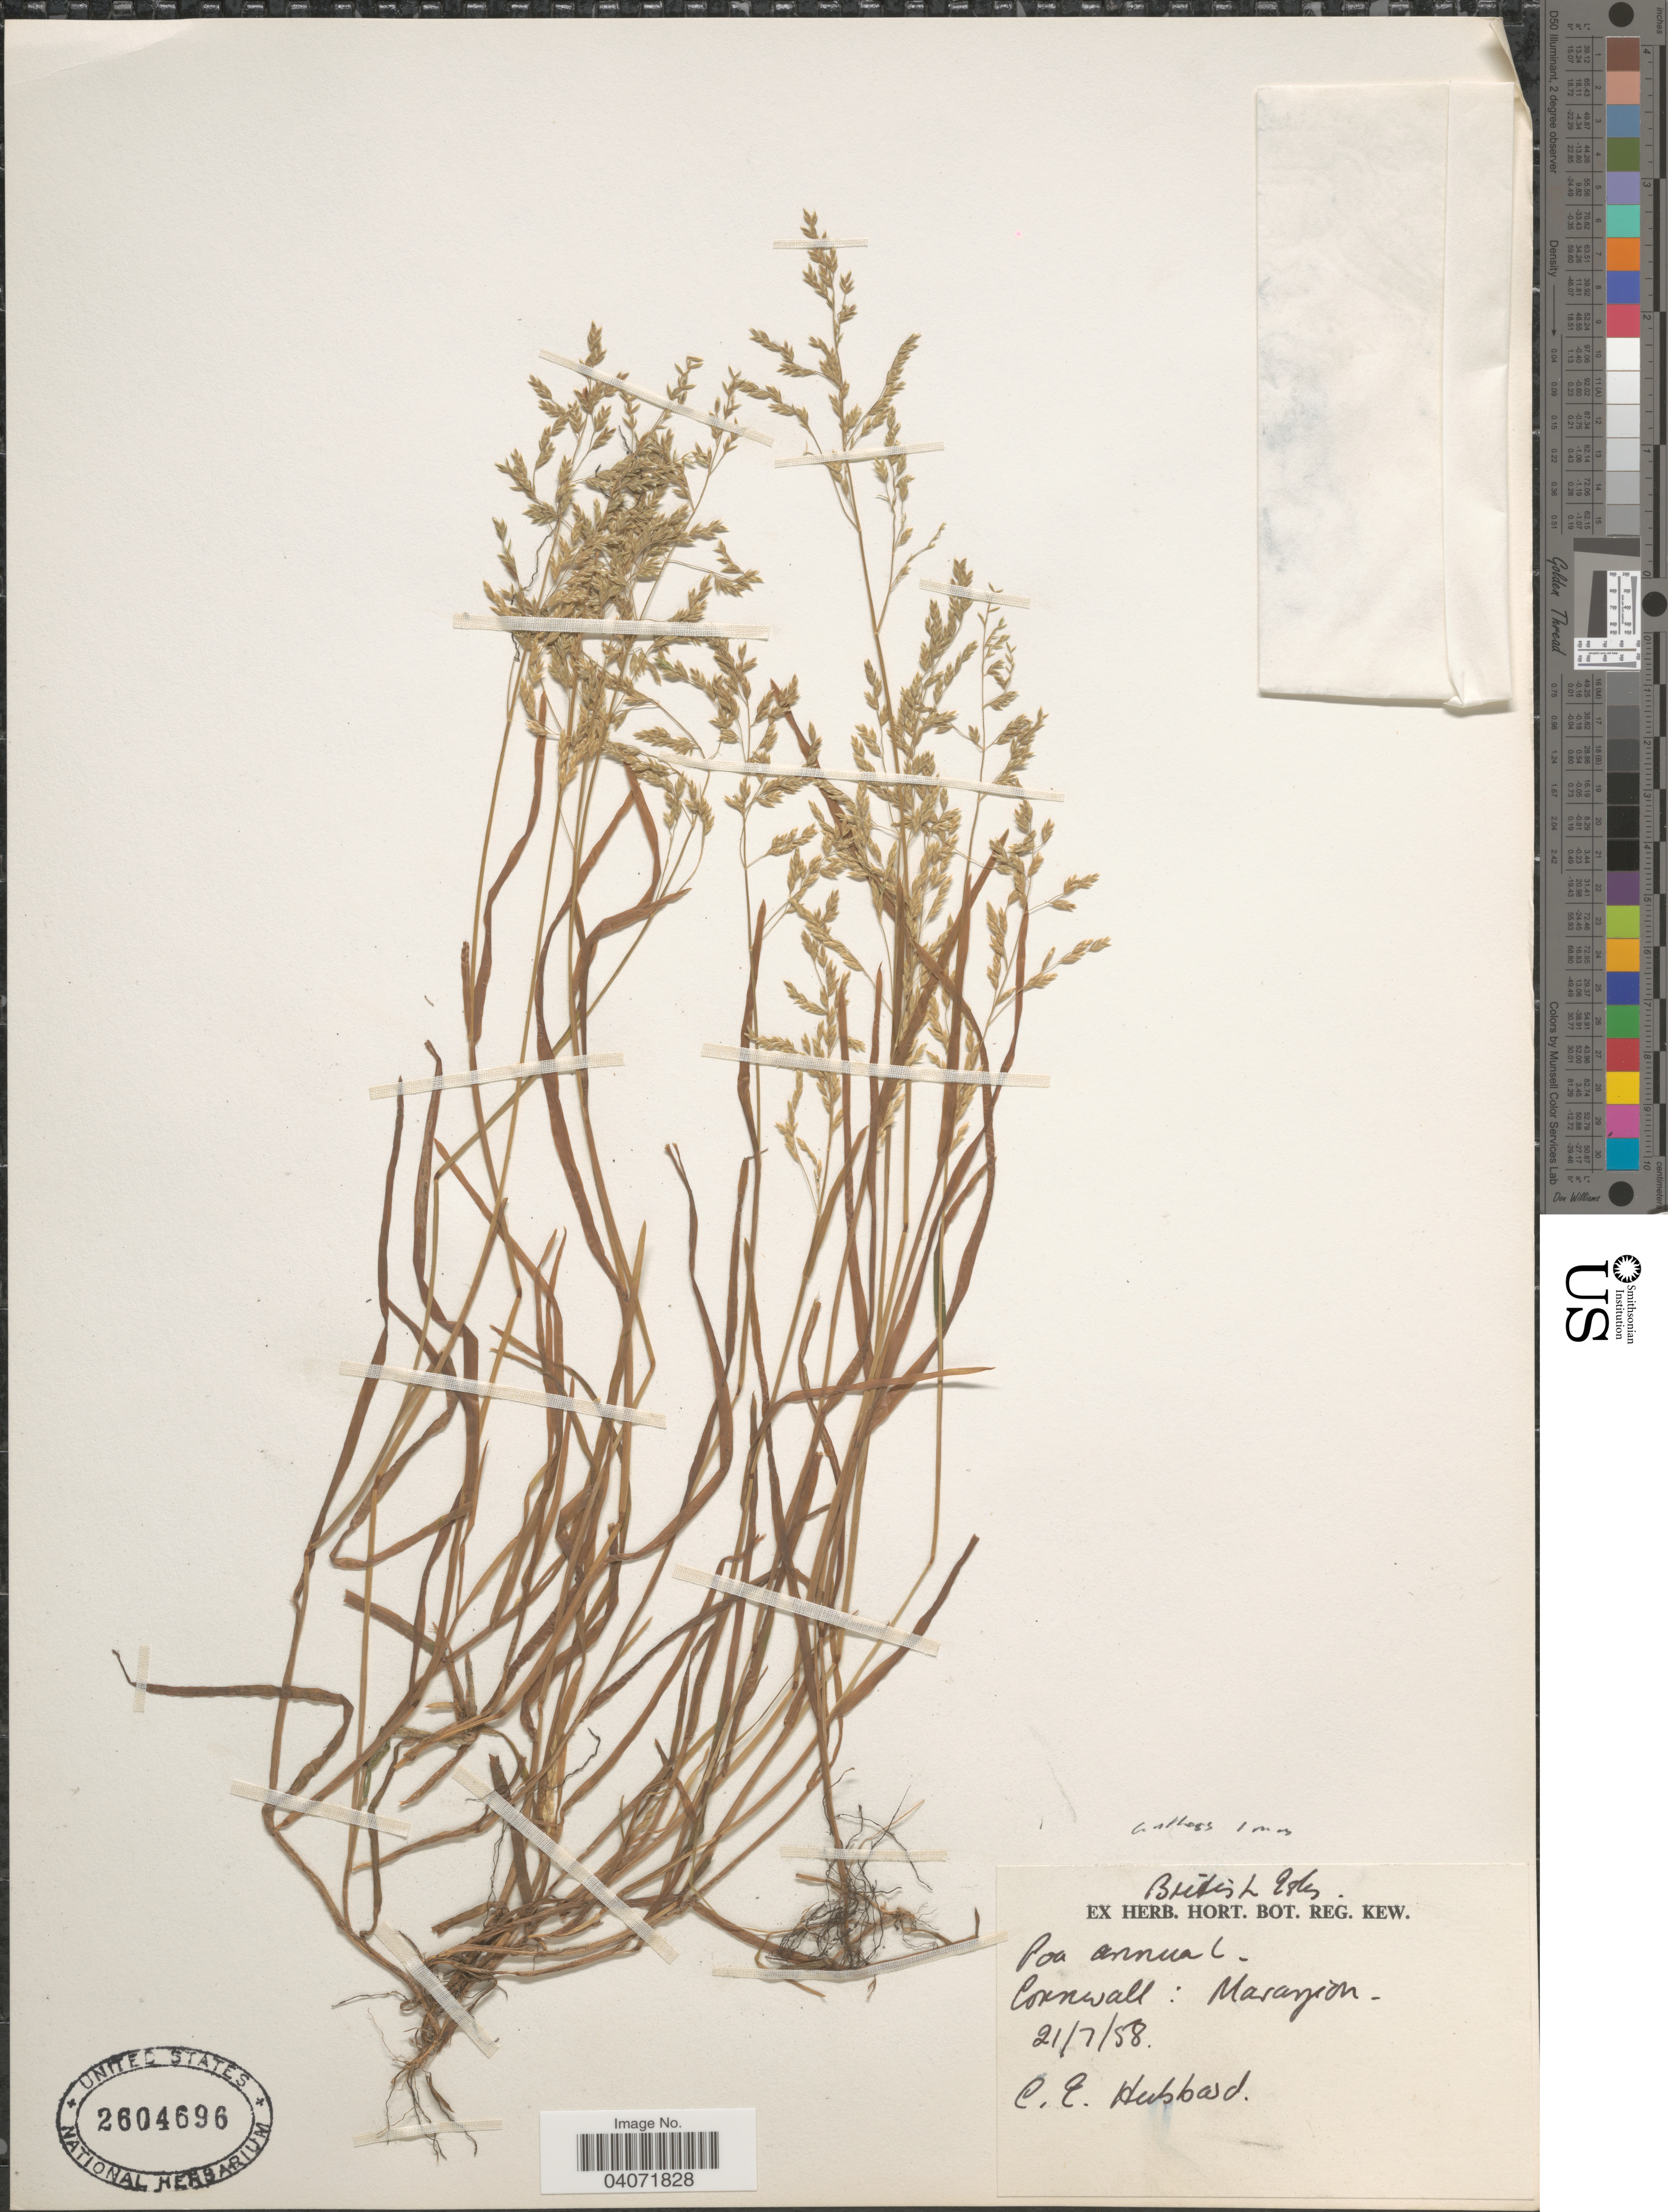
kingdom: Plantae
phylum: Tracheophyta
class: Liliopsida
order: Poales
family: Poaceae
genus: Poa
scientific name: Poa annua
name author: L.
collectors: C. E. Hubbard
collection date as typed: Transcribed d/m/y: 21/7/58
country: United Kingdom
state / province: England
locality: British Isles. Cornwall: Marazion.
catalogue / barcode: US 2604696